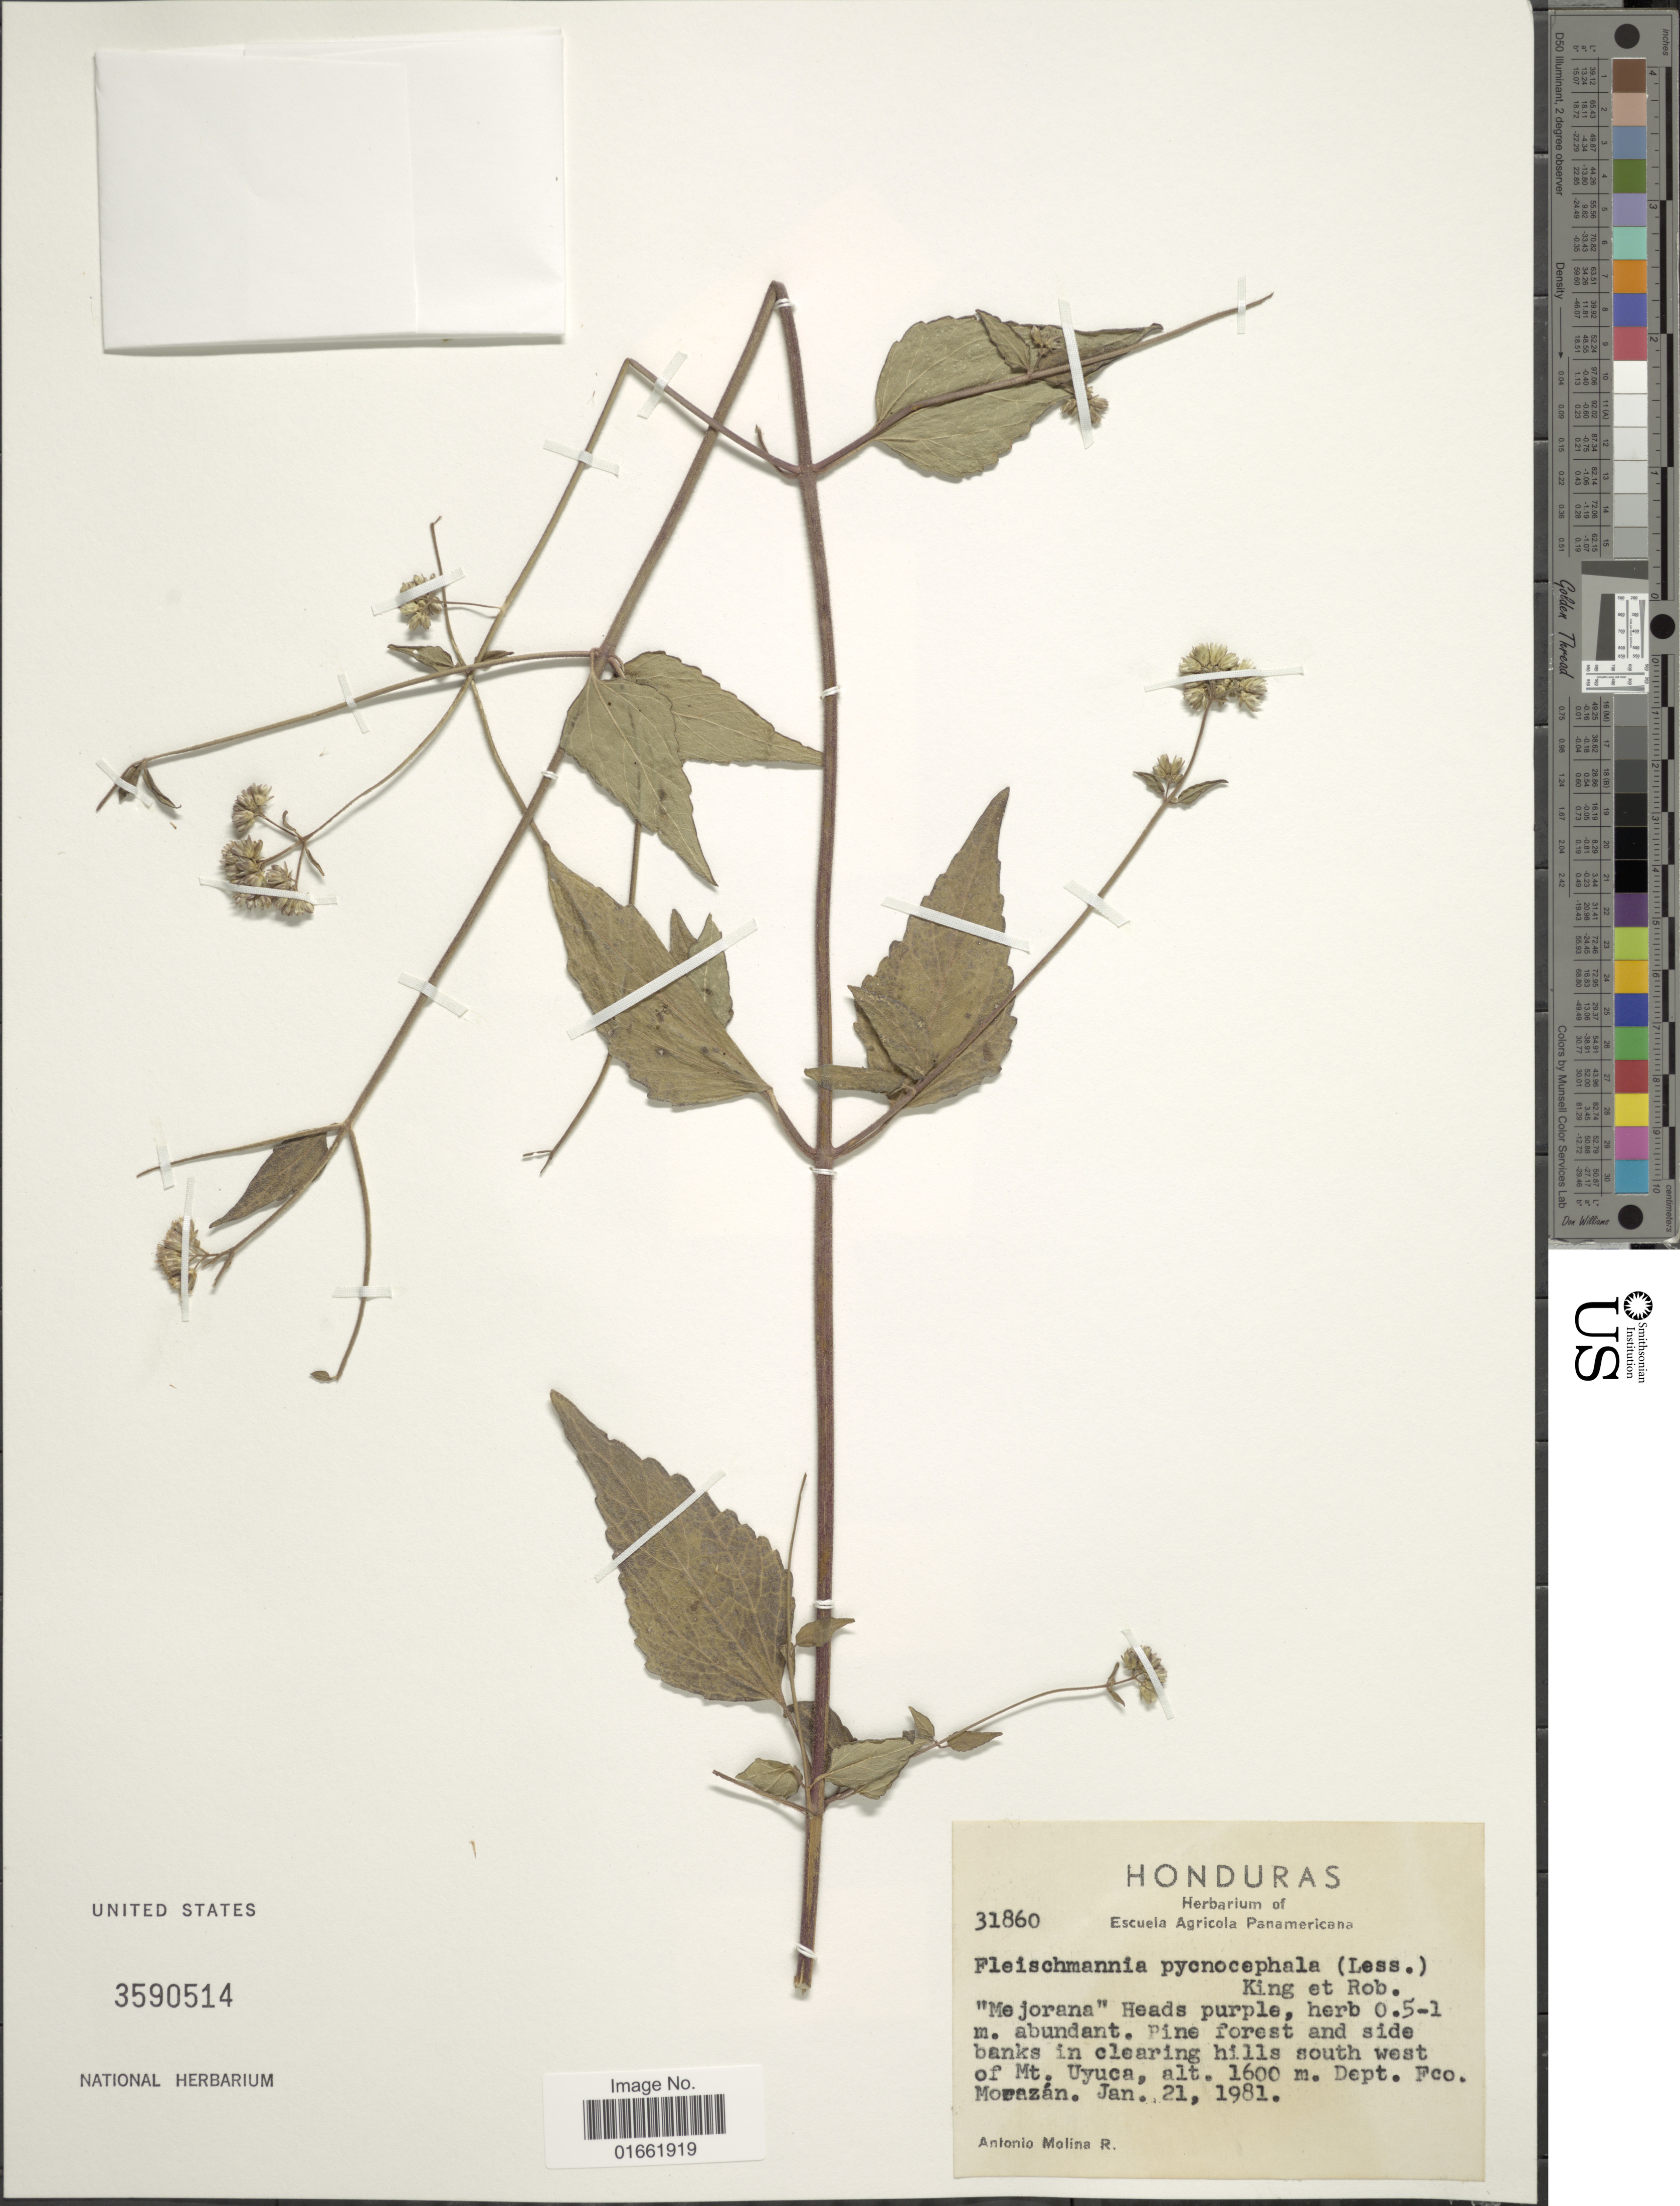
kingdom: Plantae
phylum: Tracheophyta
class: Magnoliopsida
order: Asterales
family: Asteraceae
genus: Fleischmannia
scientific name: Fleischmannia pycnocephala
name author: (Less.) R.M. King & H. Rob.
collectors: A. Molina R.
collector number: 31860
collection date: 1981-01-21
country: Honduras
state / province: Fco. Morazán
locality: Pine forest and side banks in clearing hills south west of Mt. Uyuca. Dept. Fco. Morazán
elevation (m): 1600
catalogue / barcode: US 3590514